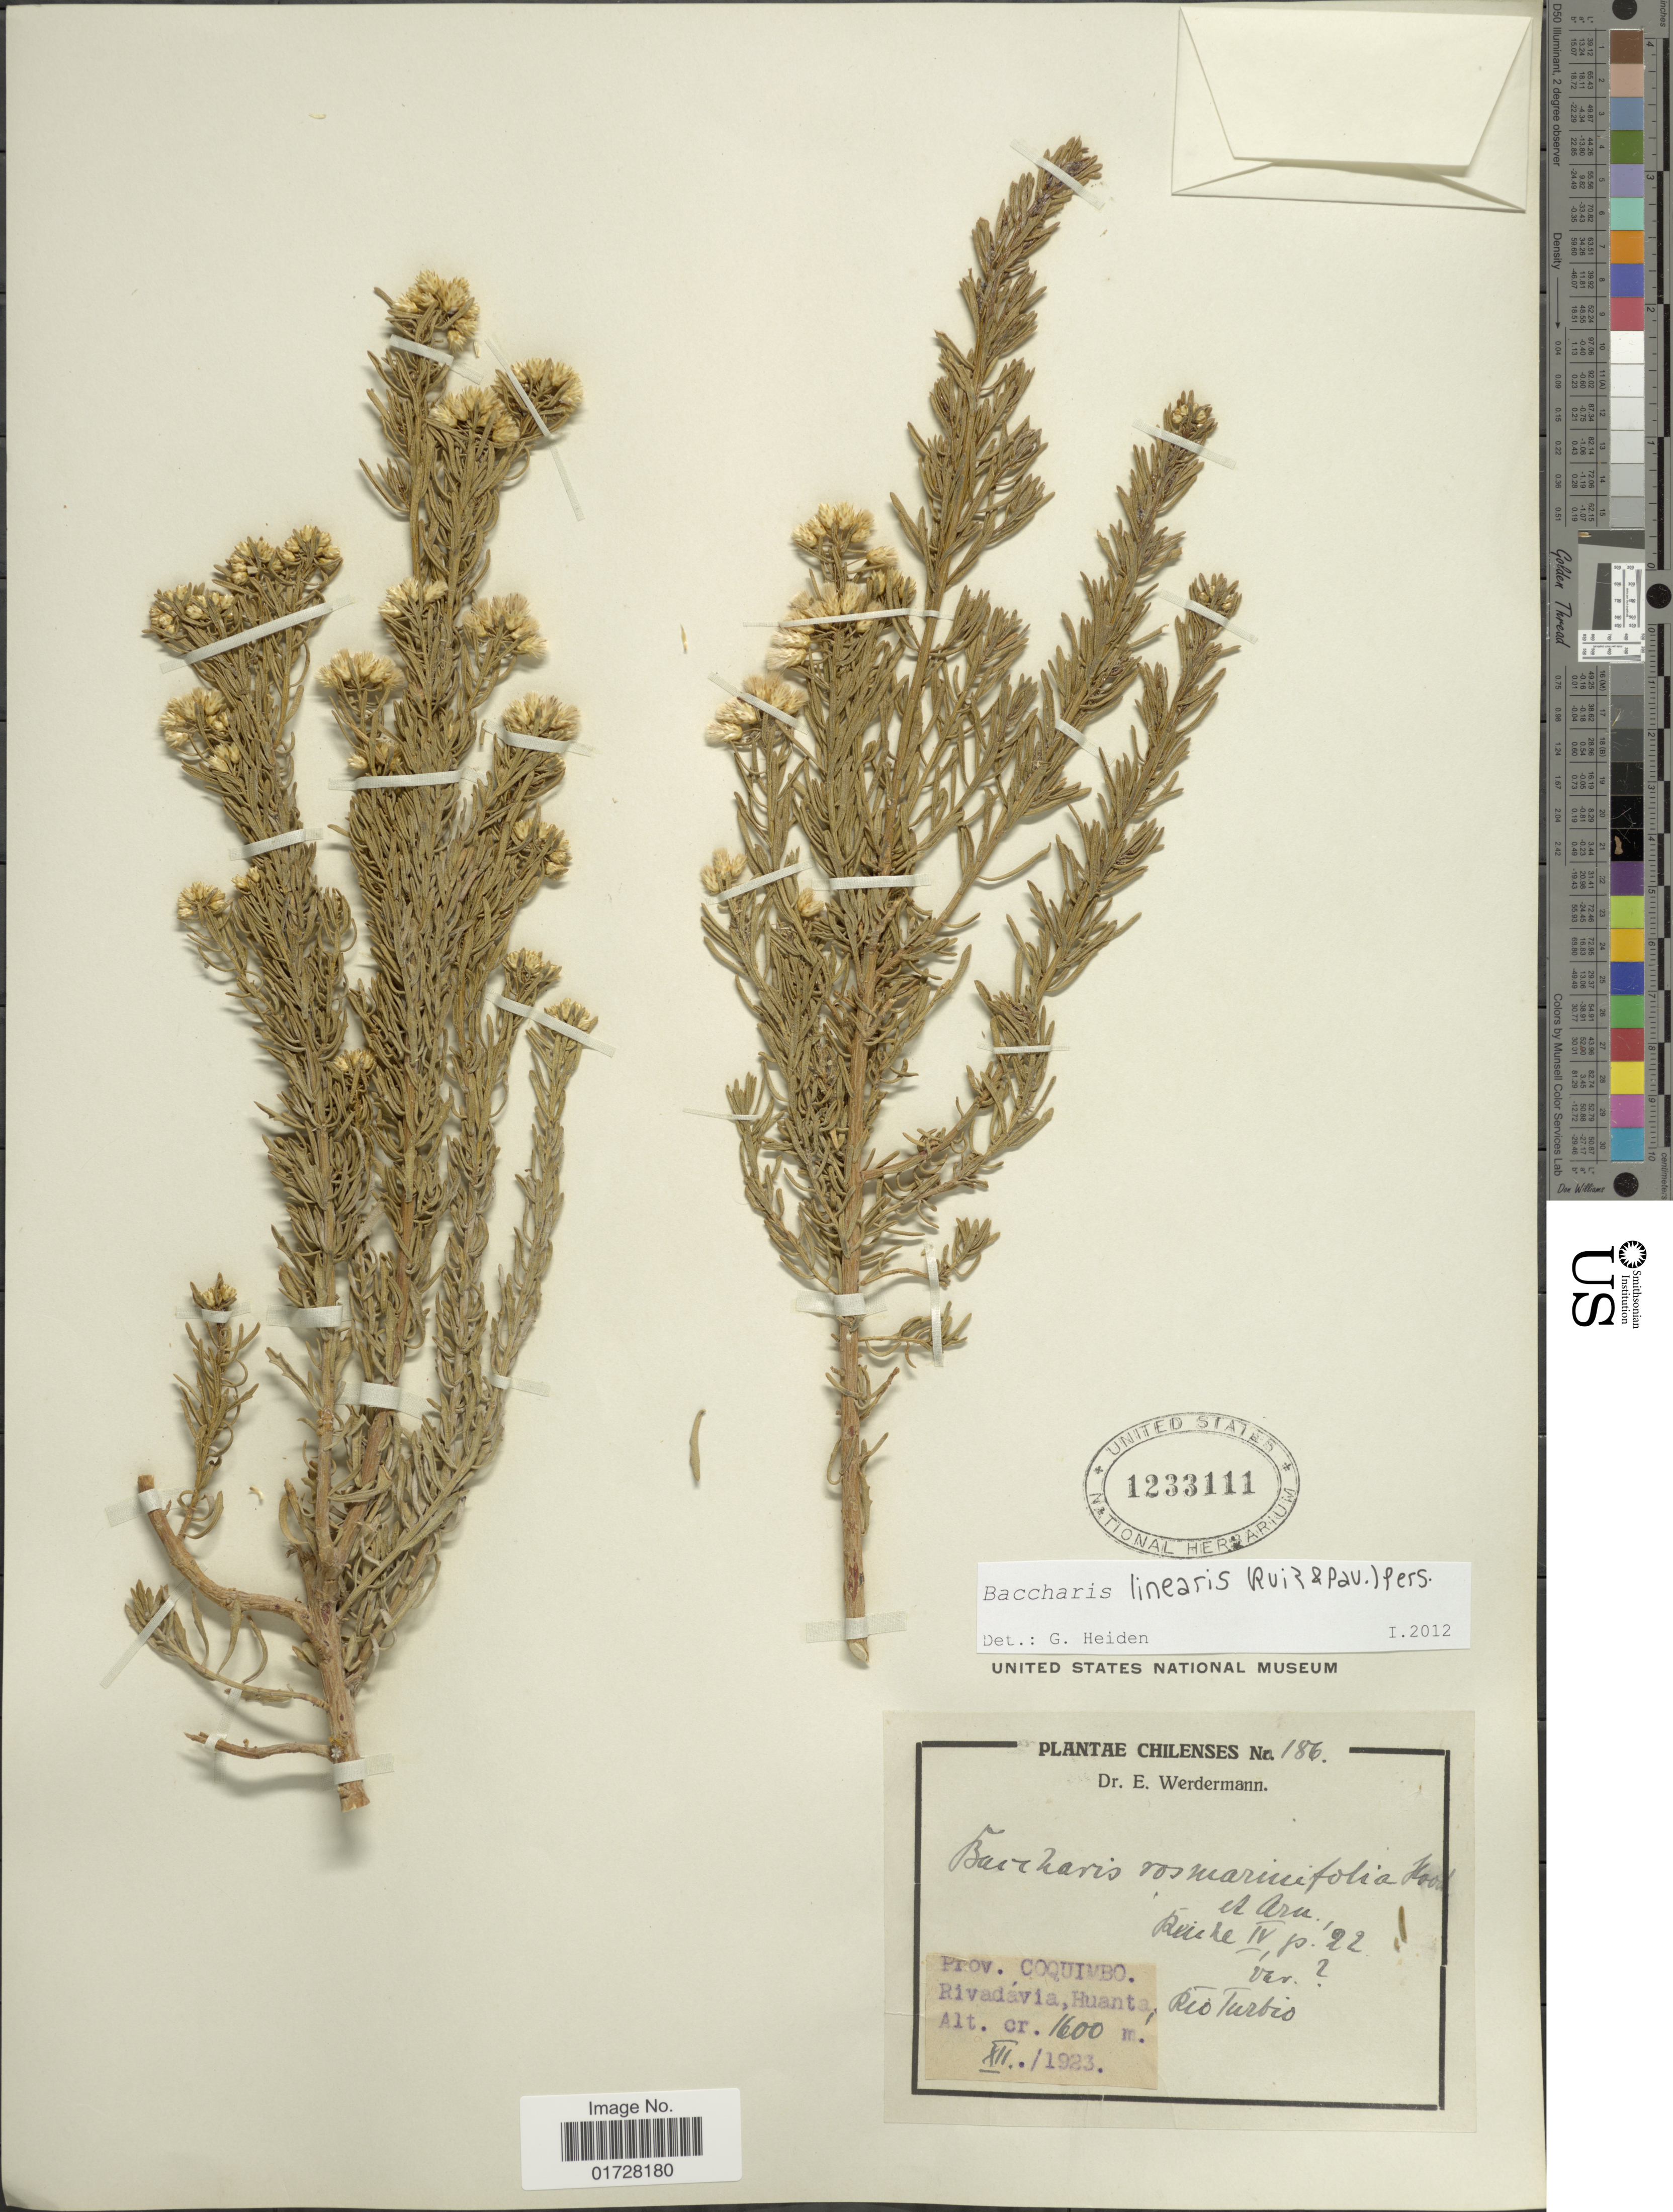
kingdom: Plantae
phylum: Tracheophyta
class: Magnoliopsida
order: Asterales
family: Asteraceae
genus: Baccharis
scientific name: Baccharis linearis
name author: (Ruiz & Pav.) Pers.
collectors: E. Werdermann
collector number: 186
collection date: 1923-12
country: Chile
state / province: Coquimbo (IV)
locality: Rivadavia, Huanta, Rio Turbio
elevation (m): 1600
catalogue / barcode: US 1233111